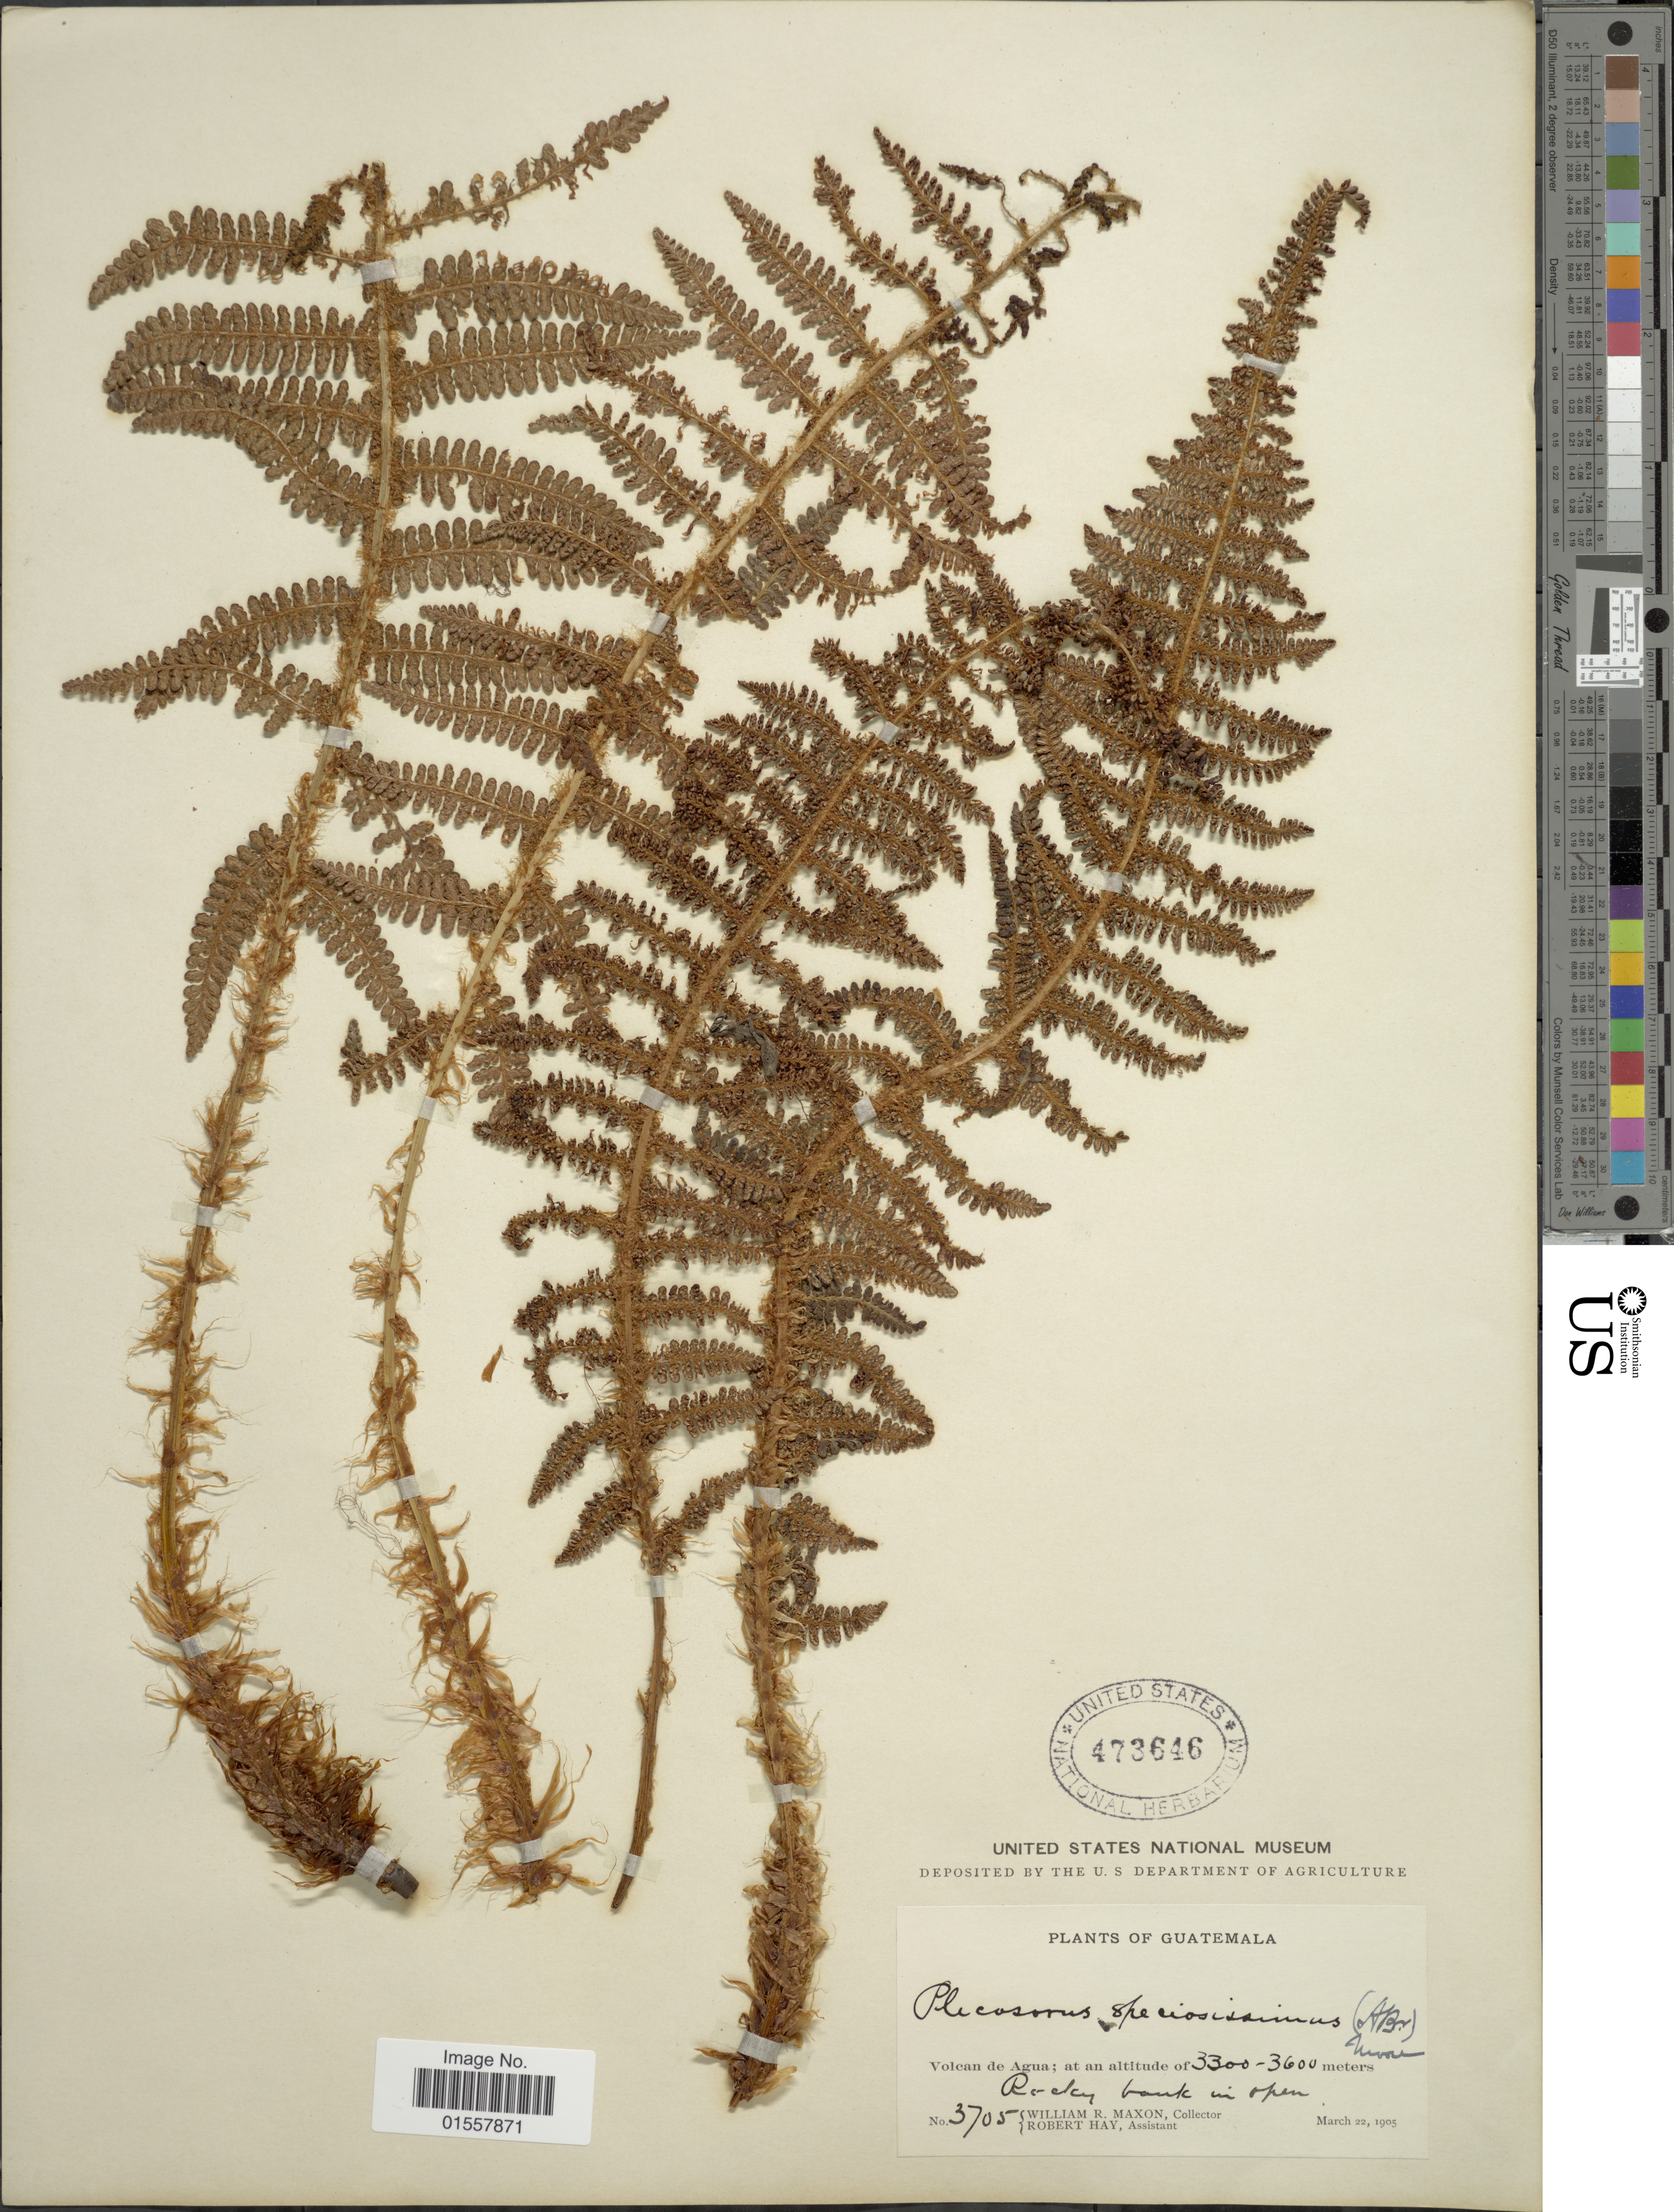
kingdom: Plantae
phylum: Tracheophyta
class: Polypodiopsida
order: Polypodiales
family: Dryopteridaceae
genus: Polystichum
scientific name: Polystichum speciosissimum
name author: (A. Braun ex Kunze) Copel.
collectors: W. R. Maxon & R. Hay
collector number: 3705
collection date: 1905-03-22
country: Guatemala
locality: Volcan de Agua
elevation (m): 3300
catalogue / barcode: US 473646